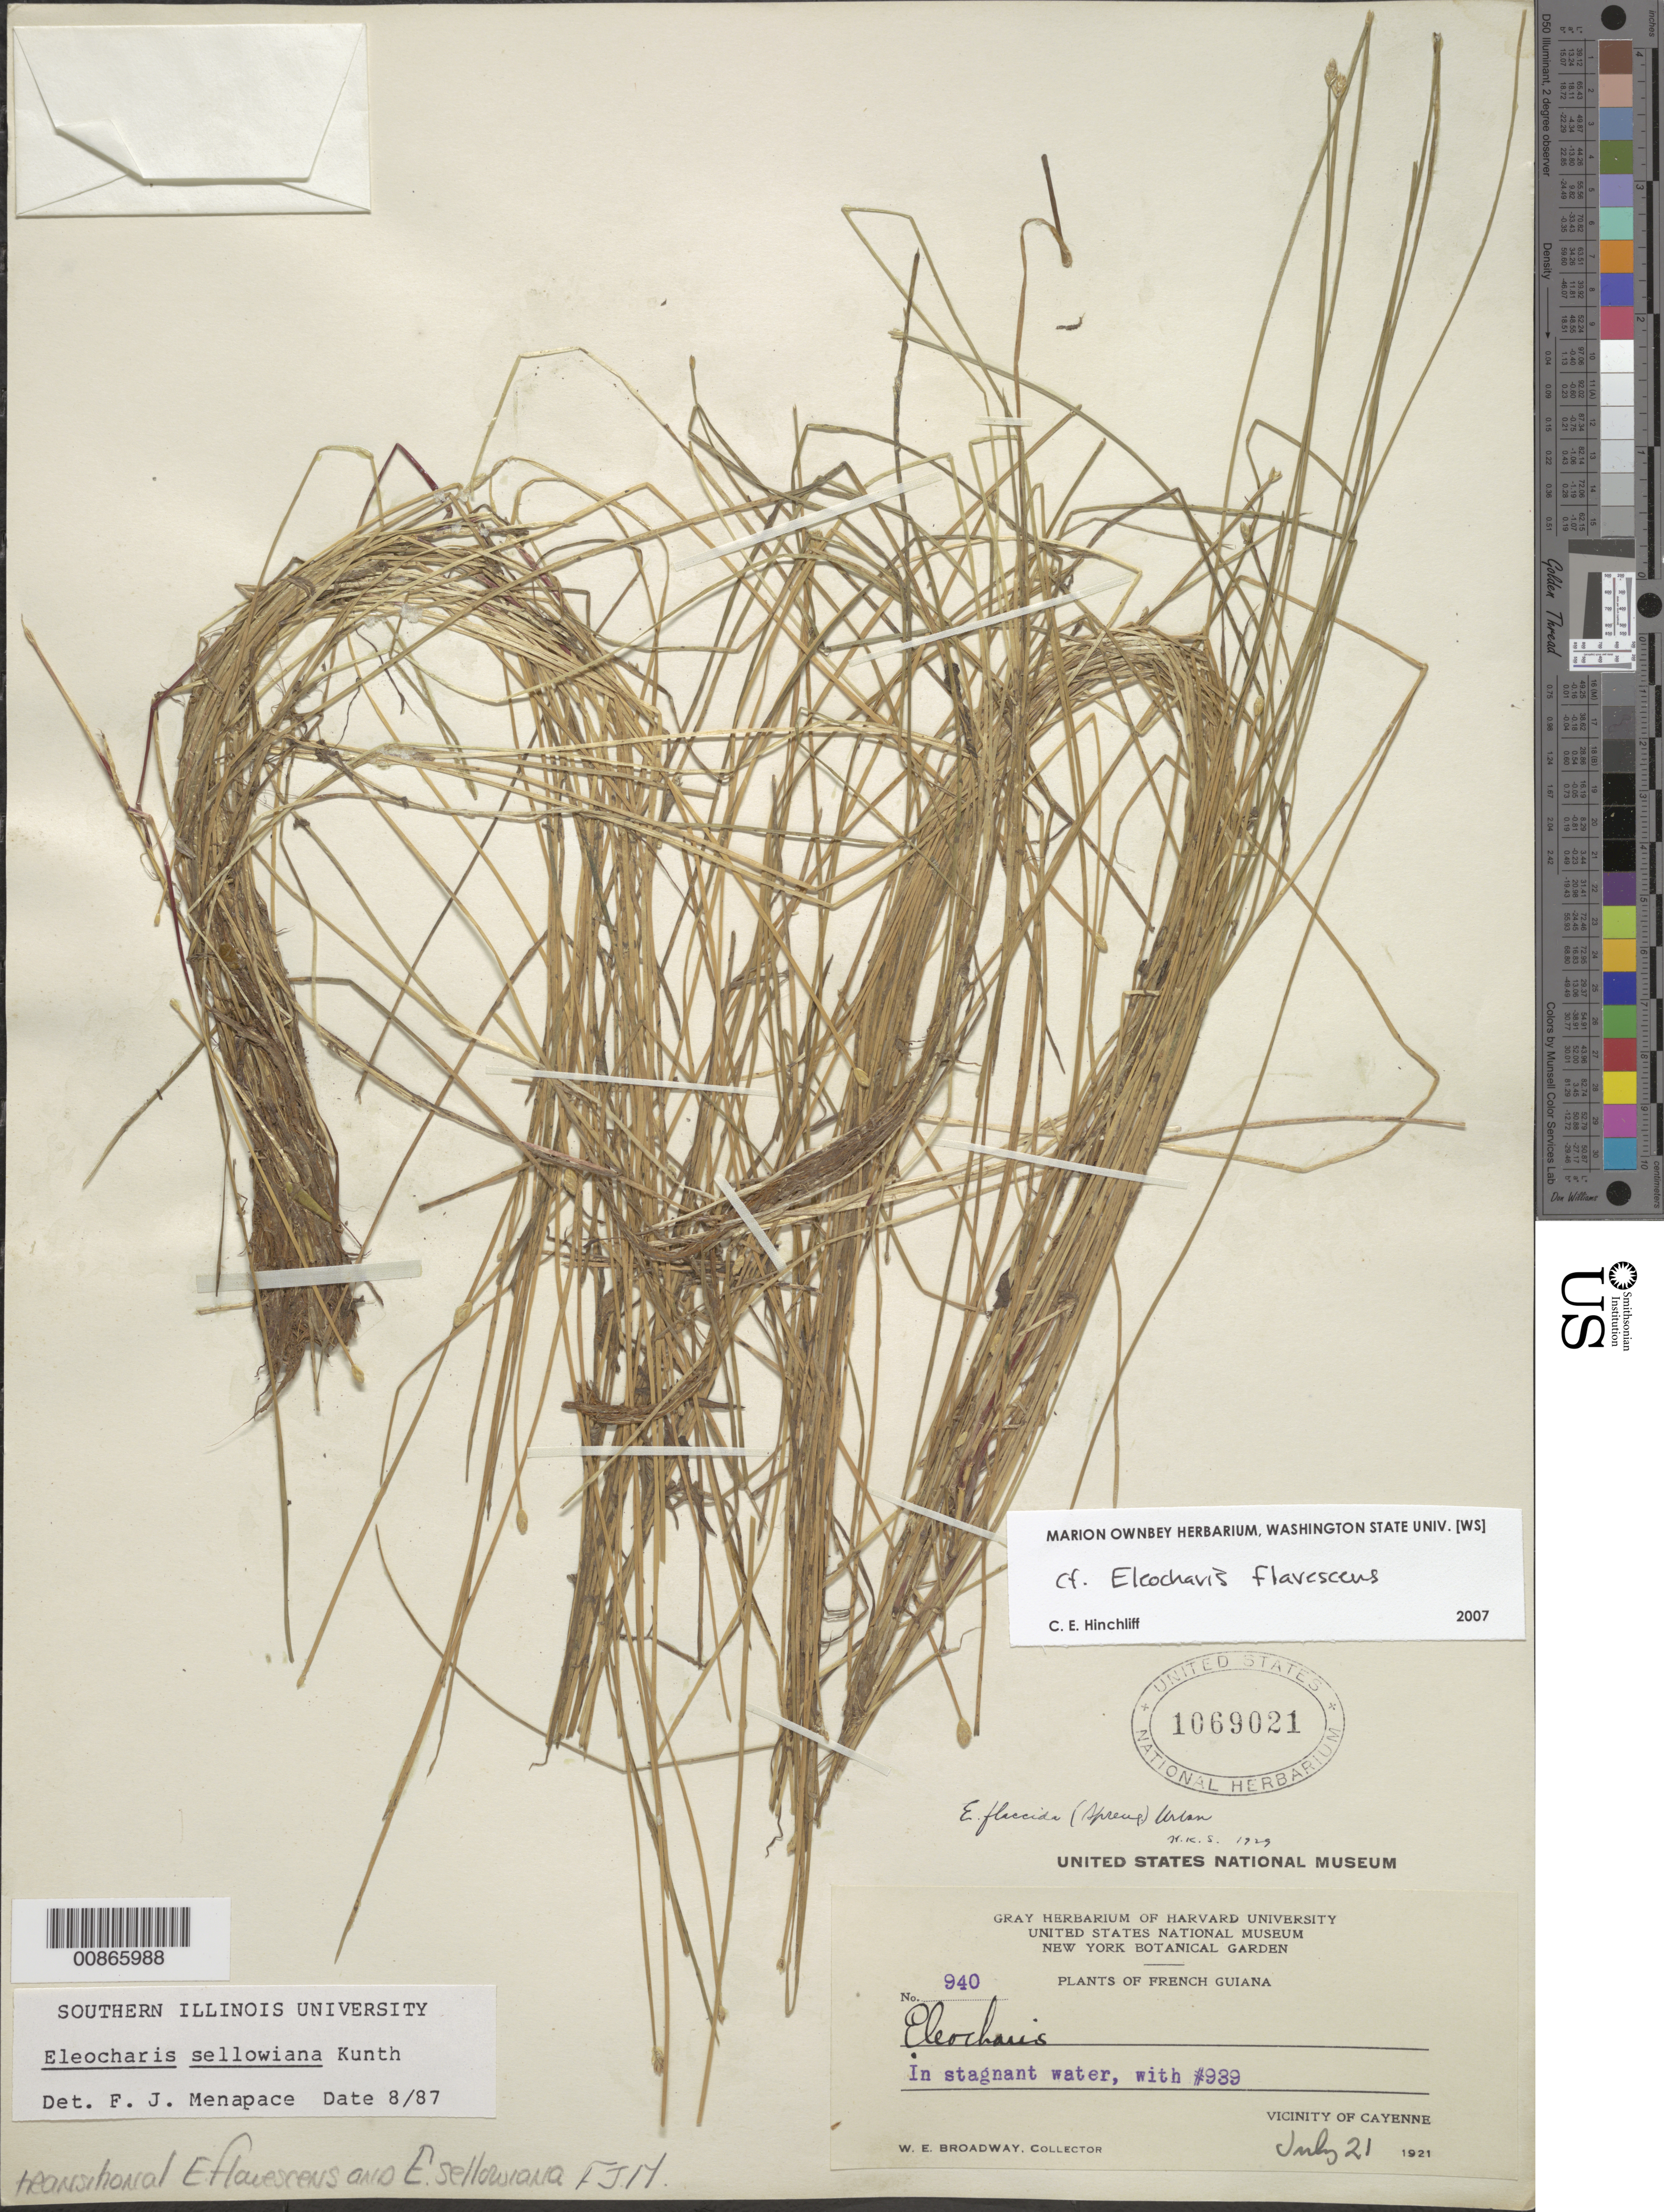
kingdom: Plantae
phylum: Tracheophyta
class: Liliopsida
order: Poales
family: Cyperaceae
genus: Eleocharis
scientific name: Eleocharis flavescens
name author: (Poir.) Urb.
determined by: Hinchliff, C. E.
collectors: W. E. Broadway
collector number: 940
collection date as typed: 21-Jul-21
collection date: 1921-07-21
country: French Guiana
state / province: Cayenne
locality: Cayenne, vic.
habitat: In stagnant water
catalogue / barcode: US 1069021